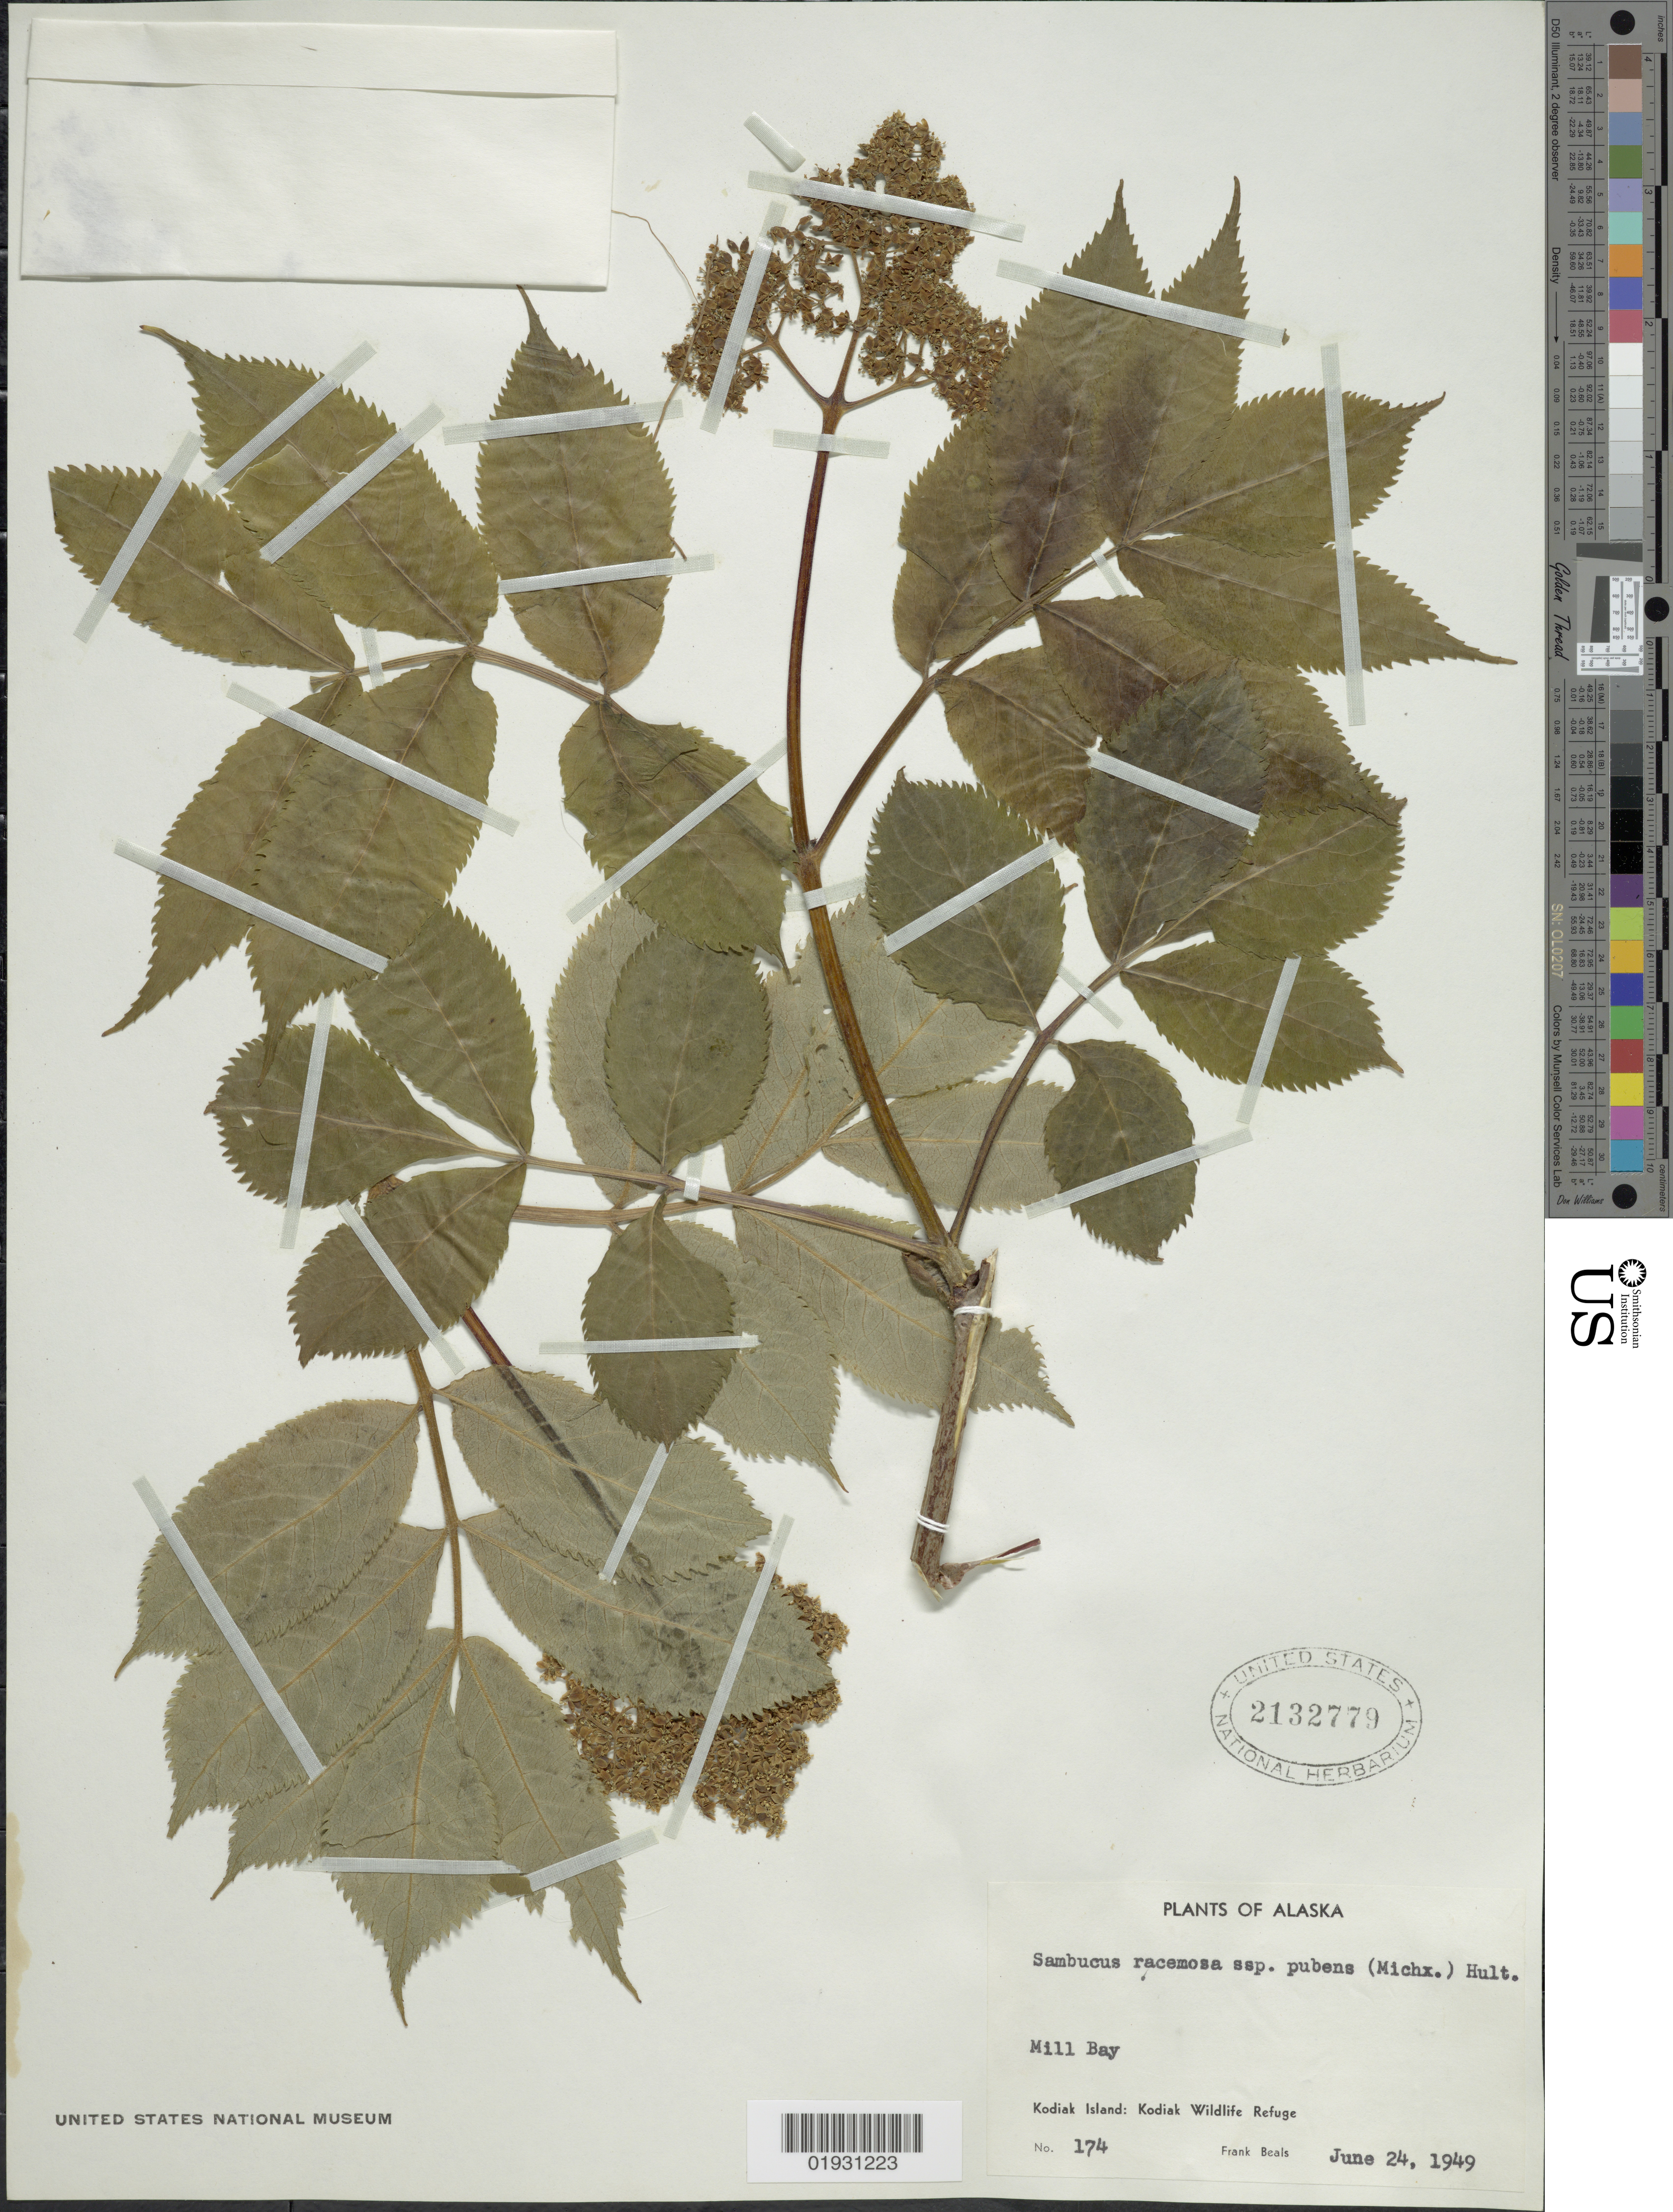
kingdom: Plantae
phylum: Tracheophyta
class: Magnoliopsida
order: Dipsacales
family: Viburnaceae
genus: Sambucus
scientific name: Sambucus pubens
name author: Michx.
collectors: F. Beals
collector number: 174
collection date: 1949-06-24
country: United States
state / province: Alaska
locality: Kodiak Island, Kodiak Wildlife Refuge, Mill Bay.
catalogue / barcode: US 2132779